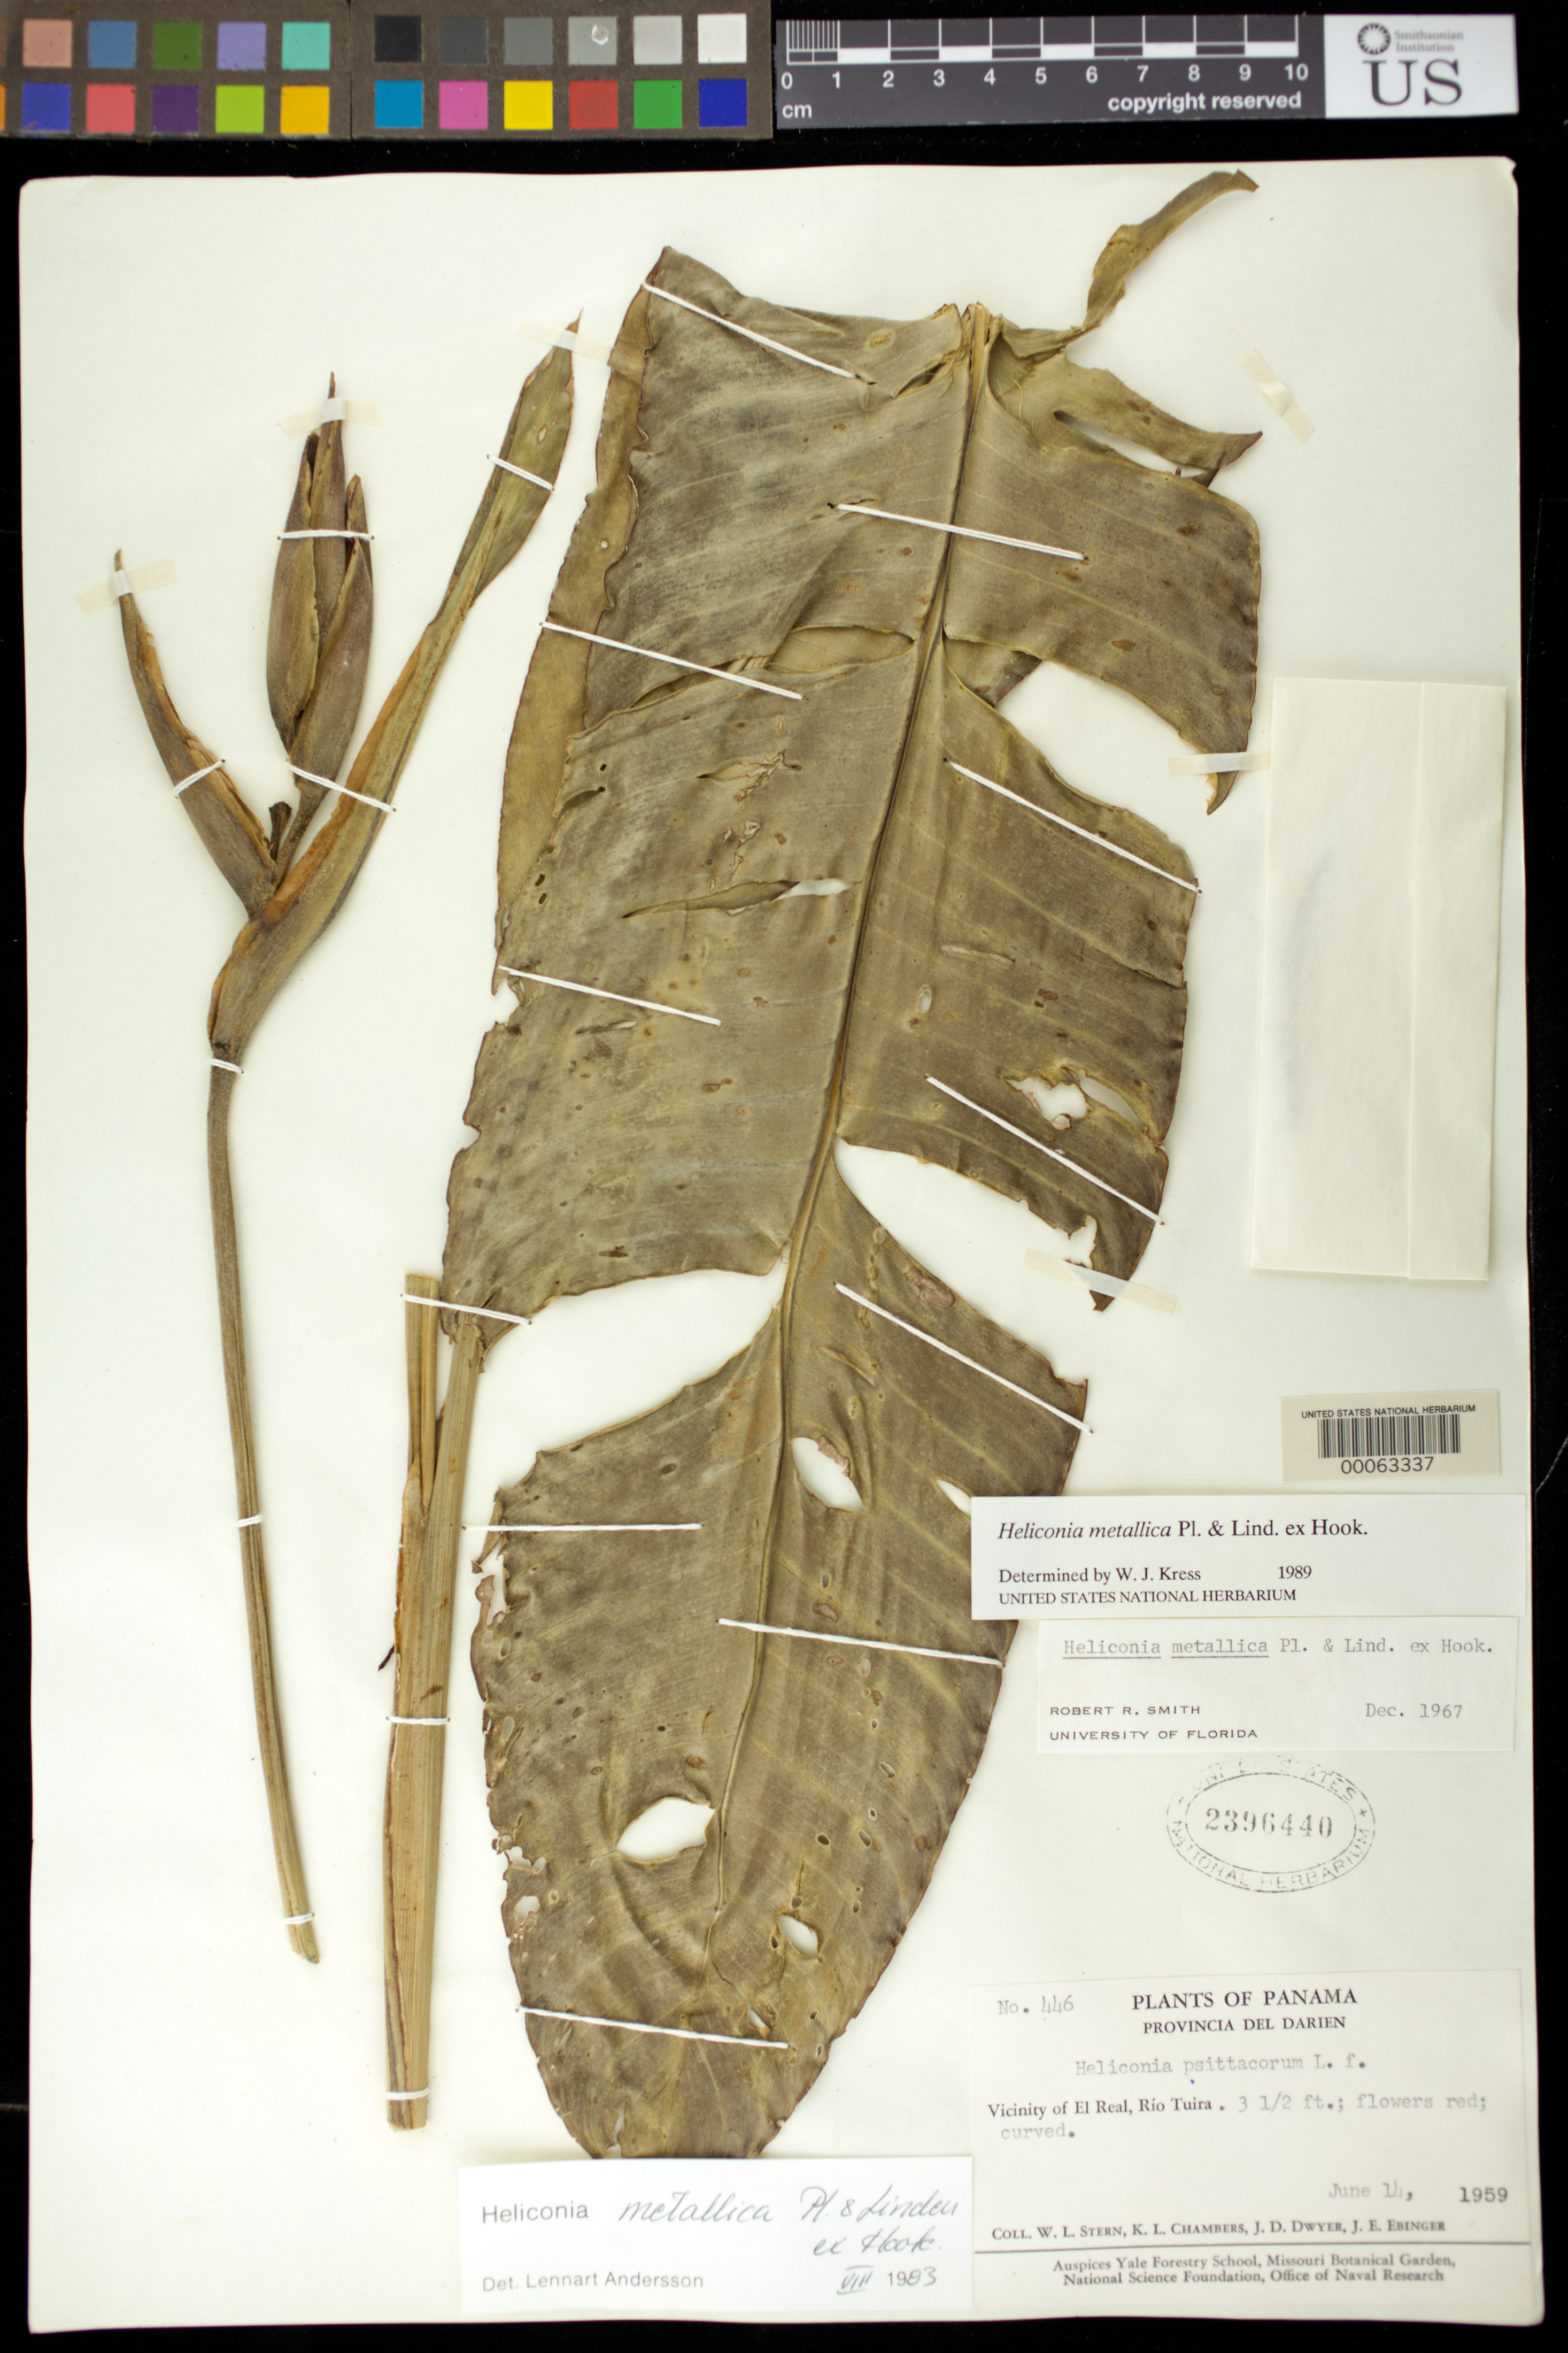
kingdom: Plantae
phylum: Tracheophyta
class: Liliopsida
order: Zingiberales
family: Heliconiaceae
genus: Heliconia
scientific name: Heliconia metallica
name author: Planch. & Linden ex Hook.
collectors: W. L. Stern, K. L. Chambers, J. D. Dwyer & J. Ebinger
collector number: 446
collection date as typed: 14 Jun 1959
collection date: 1959-06-14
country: Panama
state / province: Darién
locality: Vicinity of el Real, Rio Tuna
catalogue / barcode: US 2396440